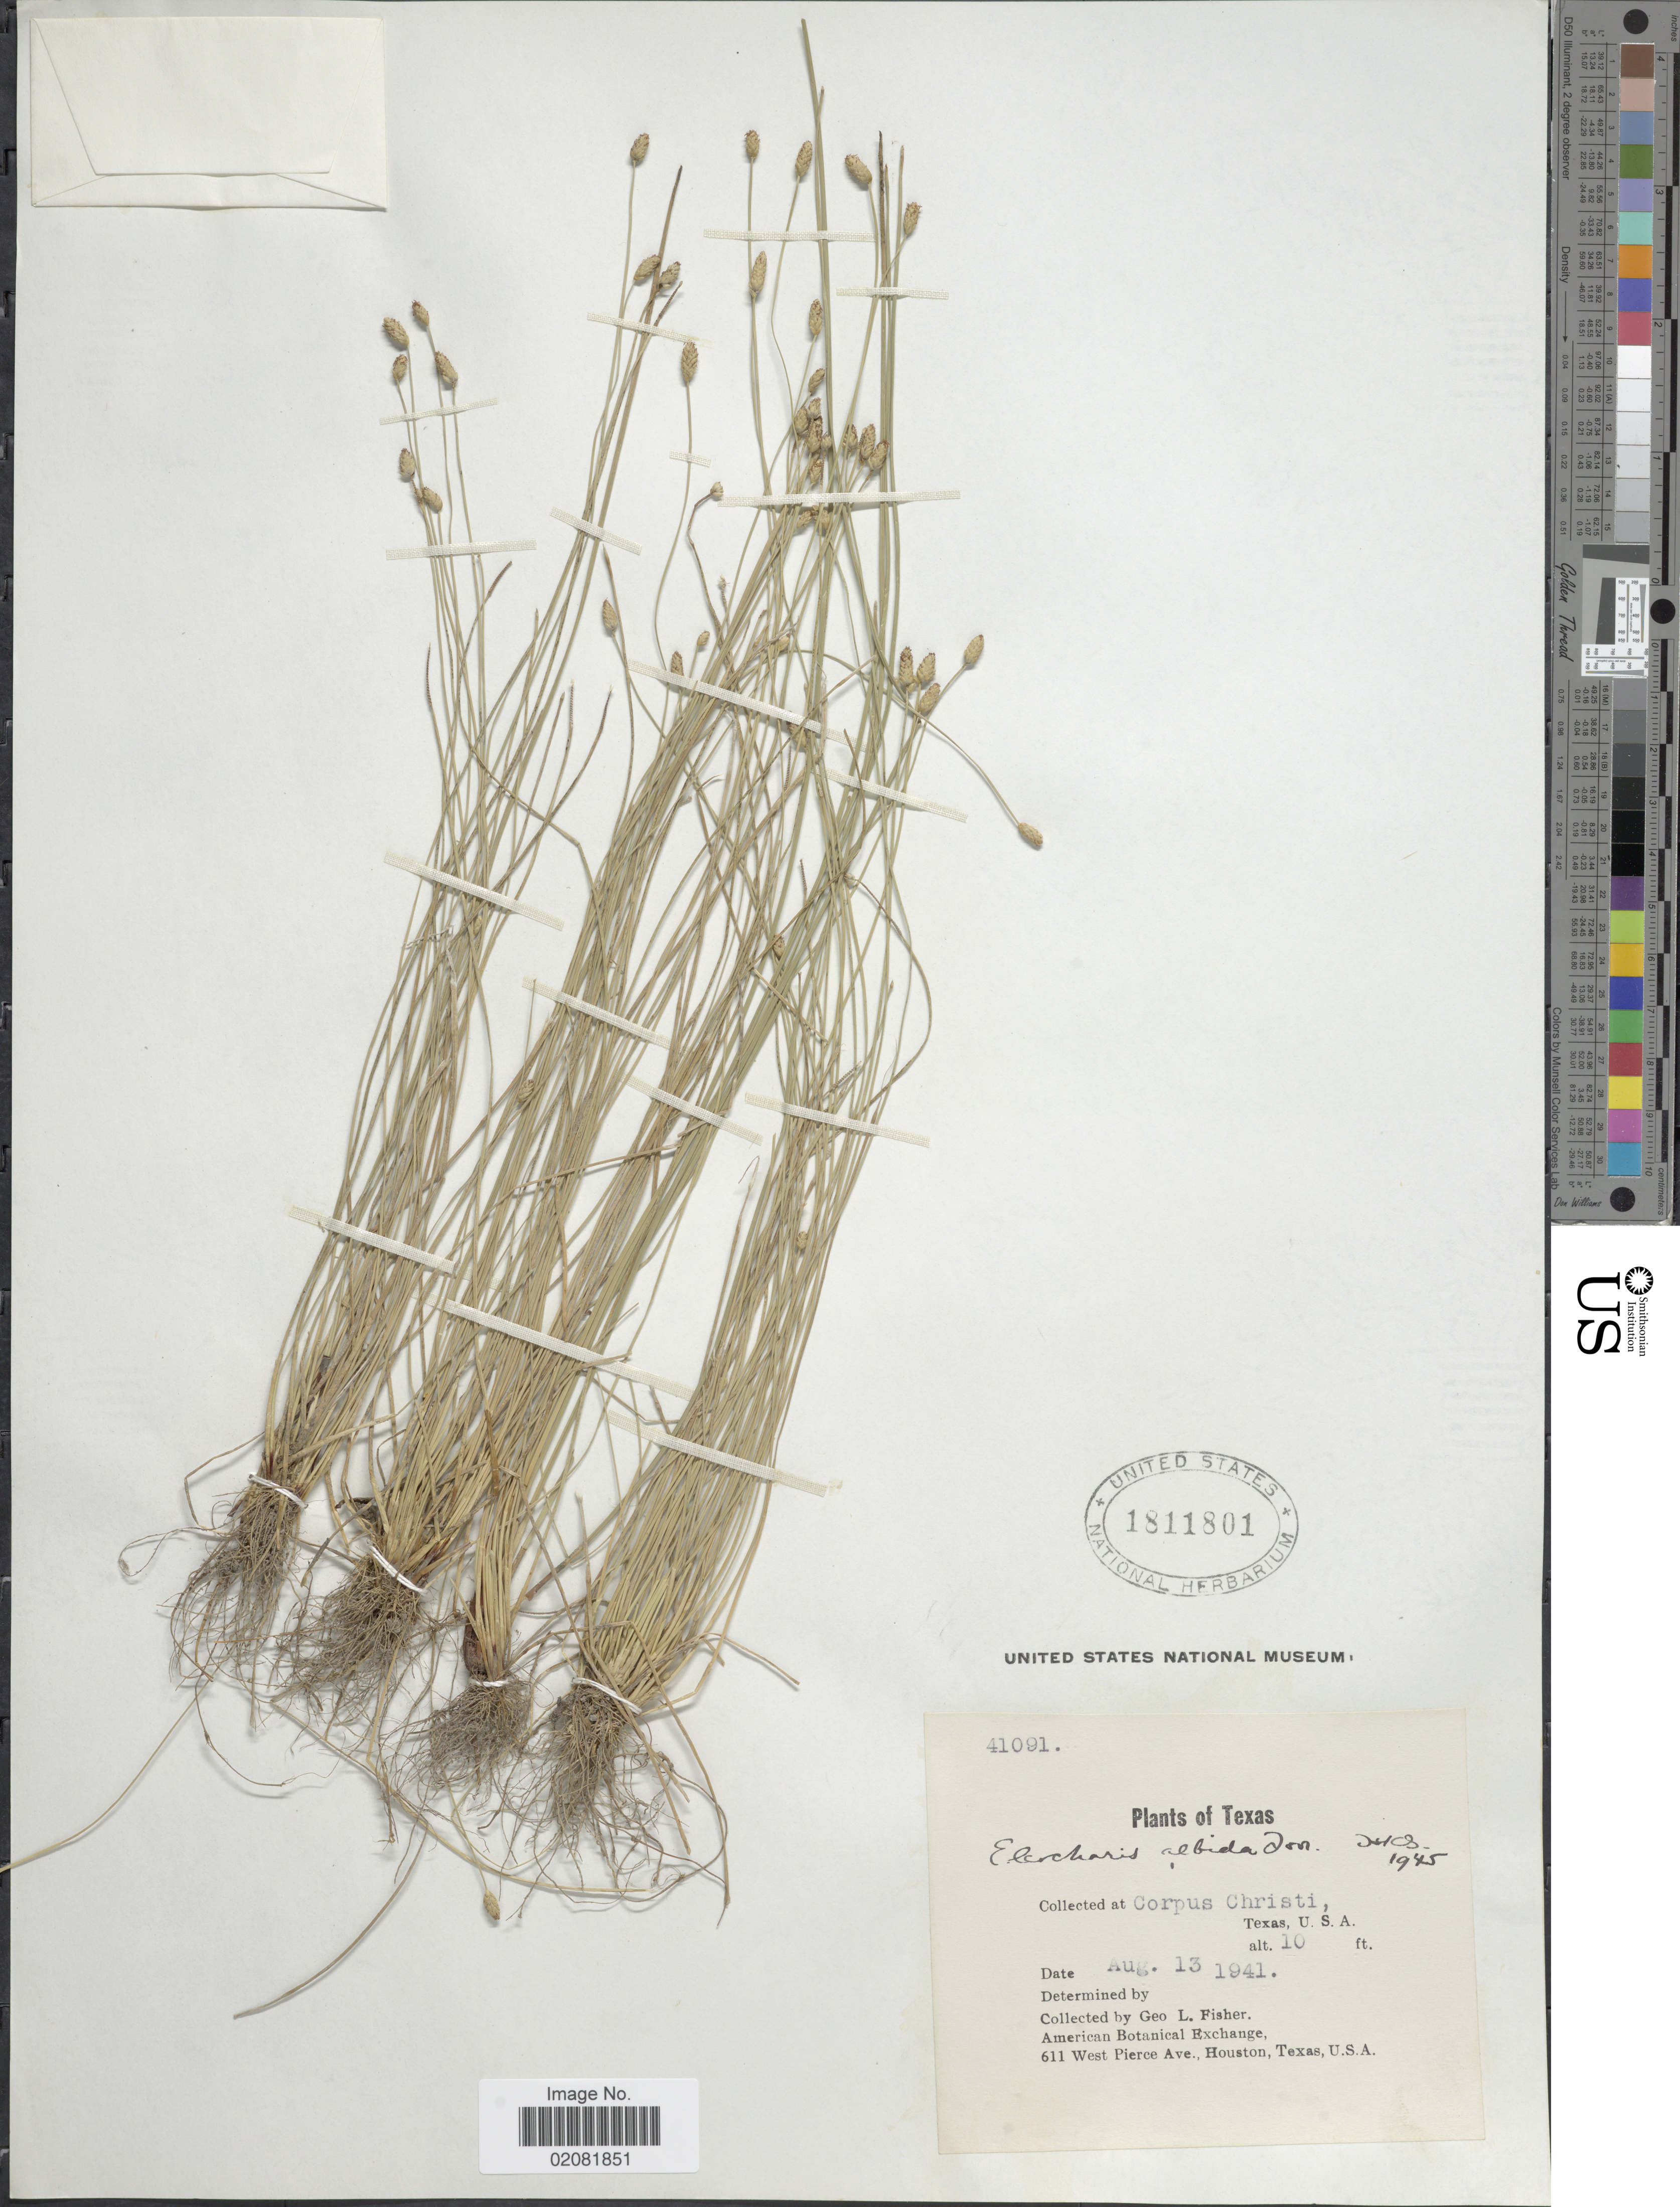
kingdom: Plantae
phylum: Tracheophyta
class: Liliopsida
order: Poales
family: Cyperaceae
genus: Eleocharis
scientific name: Eleocharis albida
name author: Torr.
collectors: G. L. Fisher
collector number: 41091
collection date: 1941-08-13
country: United States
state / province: Texas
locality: Corpus Christi, Texas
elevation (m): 3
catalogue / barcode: US 1811801